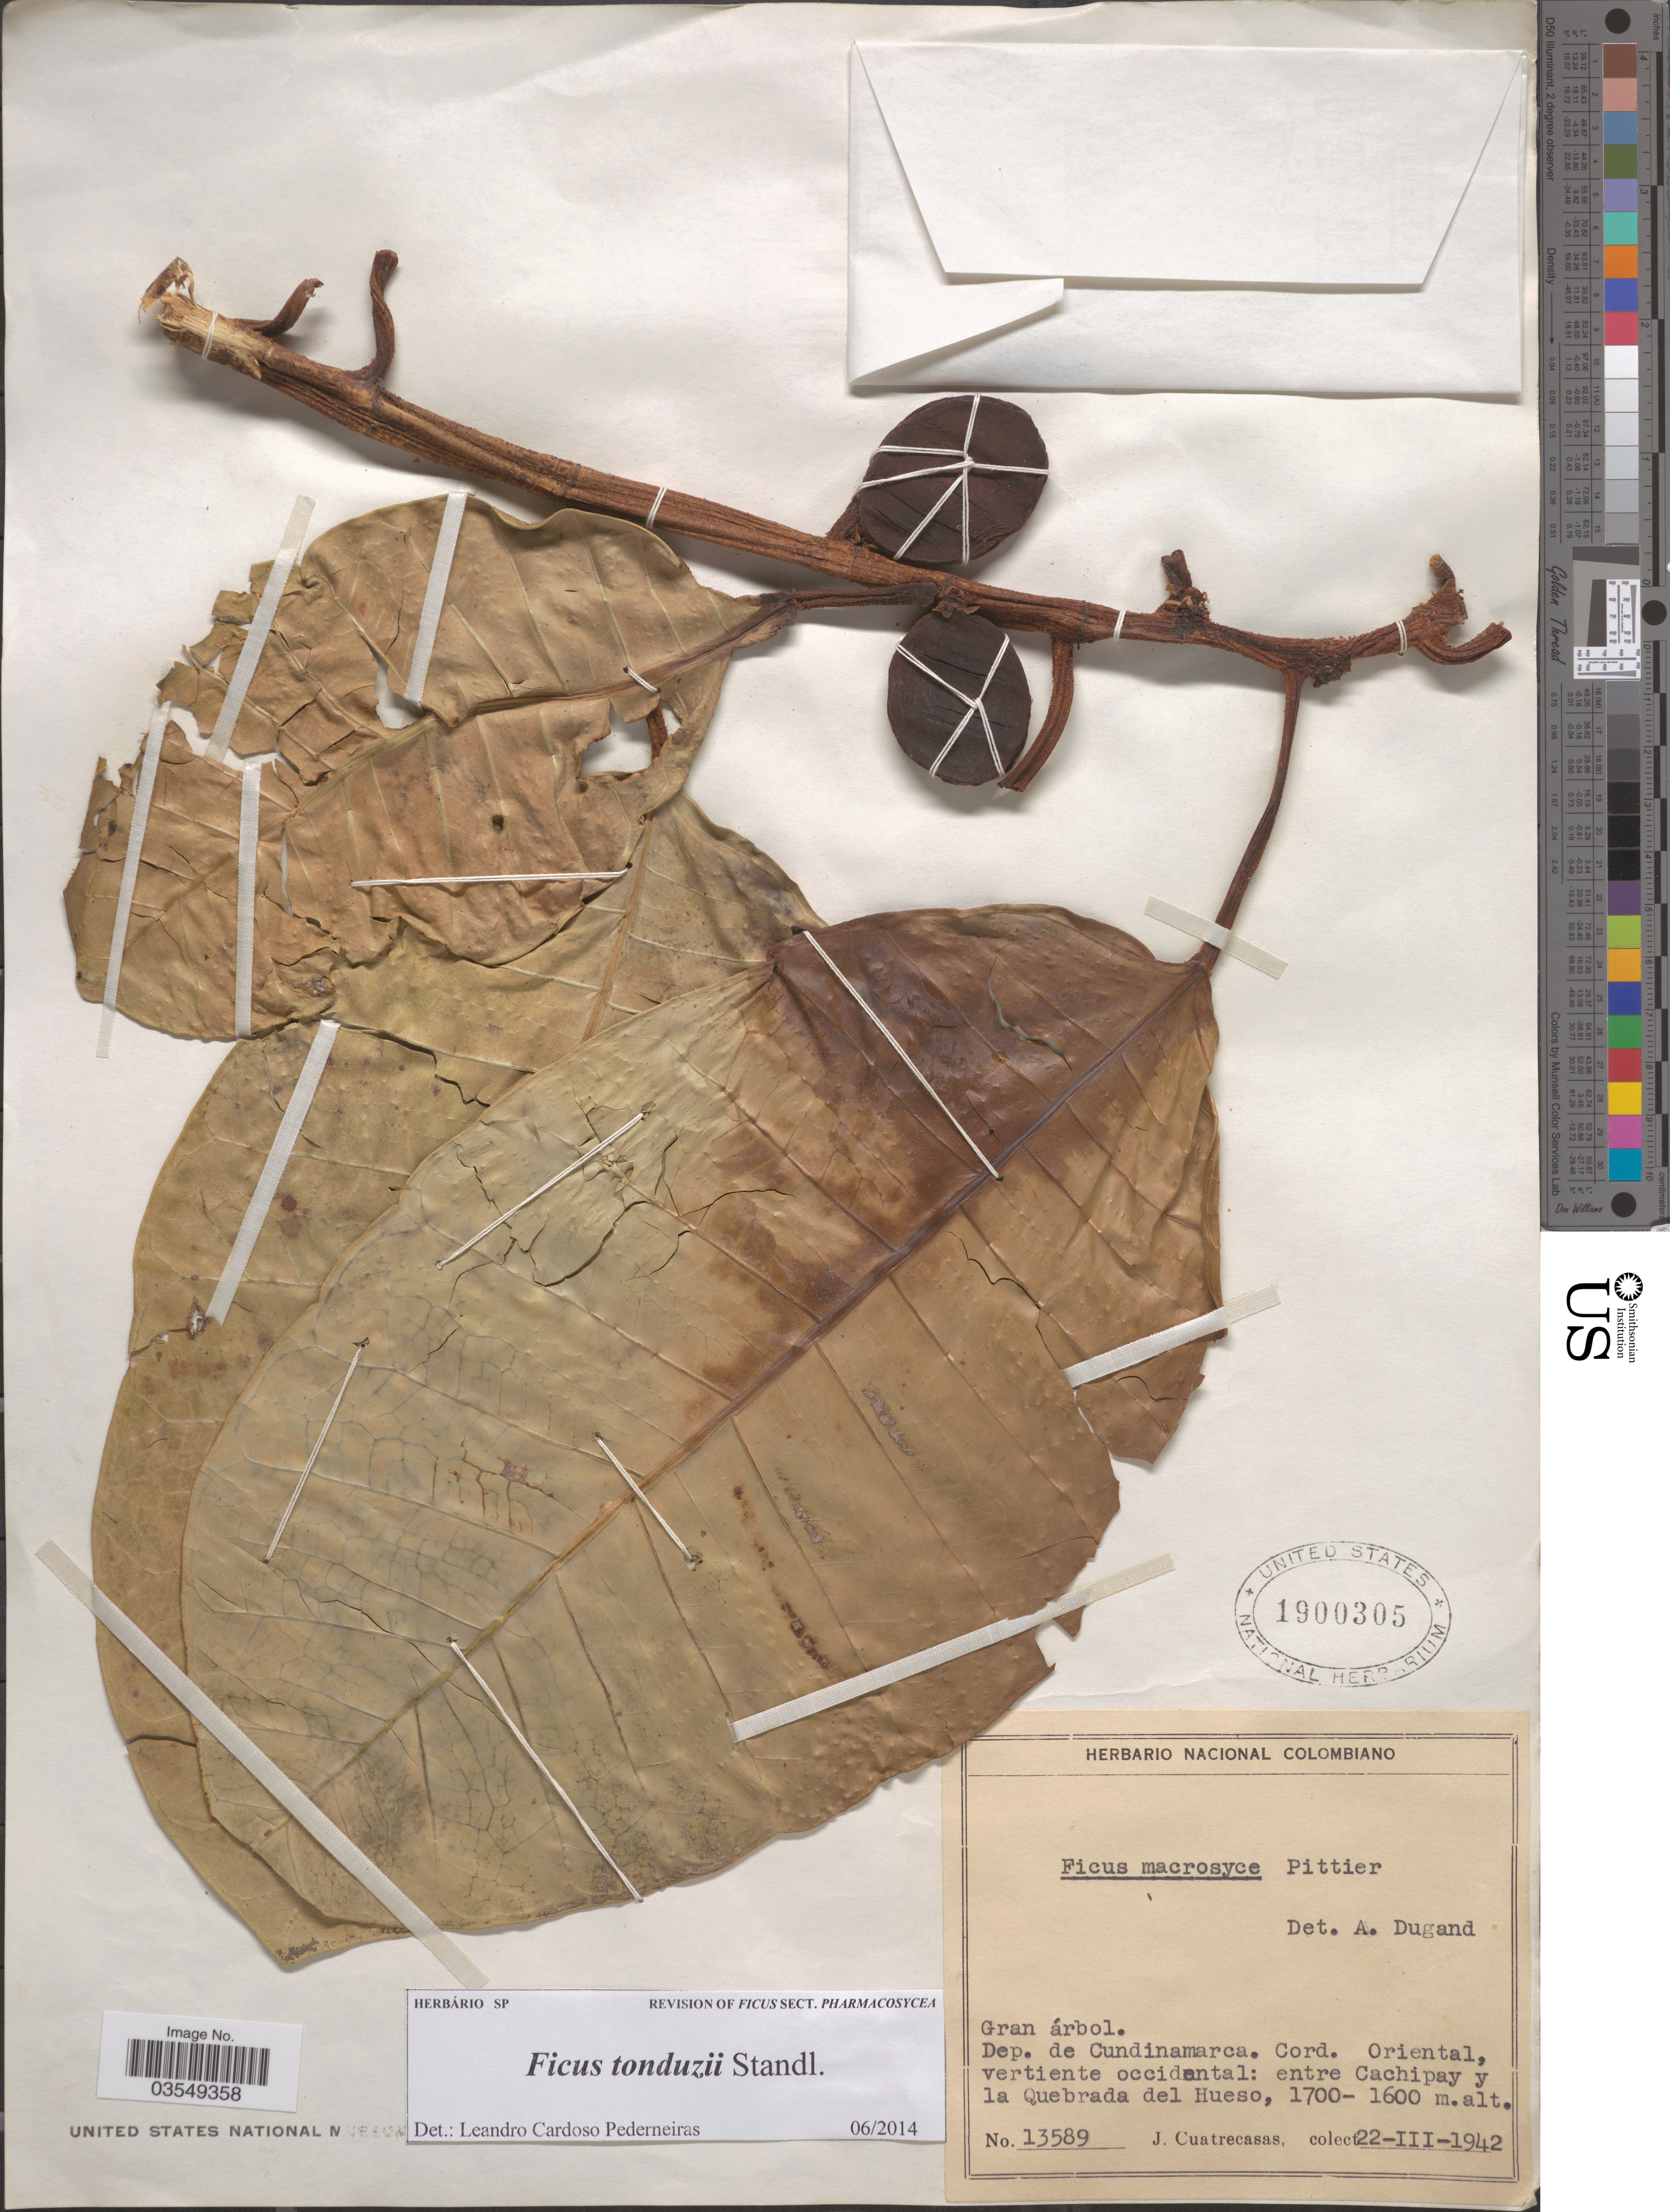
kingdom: Plantae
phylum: Tracheophyta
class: Magnoliopsida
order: Rosales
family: Moraceae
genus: Ficus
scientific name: Ficus tonduzii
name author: Standl.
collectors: J. Cuatrecasas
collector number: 13589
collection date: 1942-03-22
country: Colombia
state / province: Cundinamarca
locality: Dep. de Cundinamarca. Cord. Oriental, vertiente occidental: entre Cachipay y la Quebrada del Hueso.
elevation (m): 1600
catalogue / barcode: US 1900305